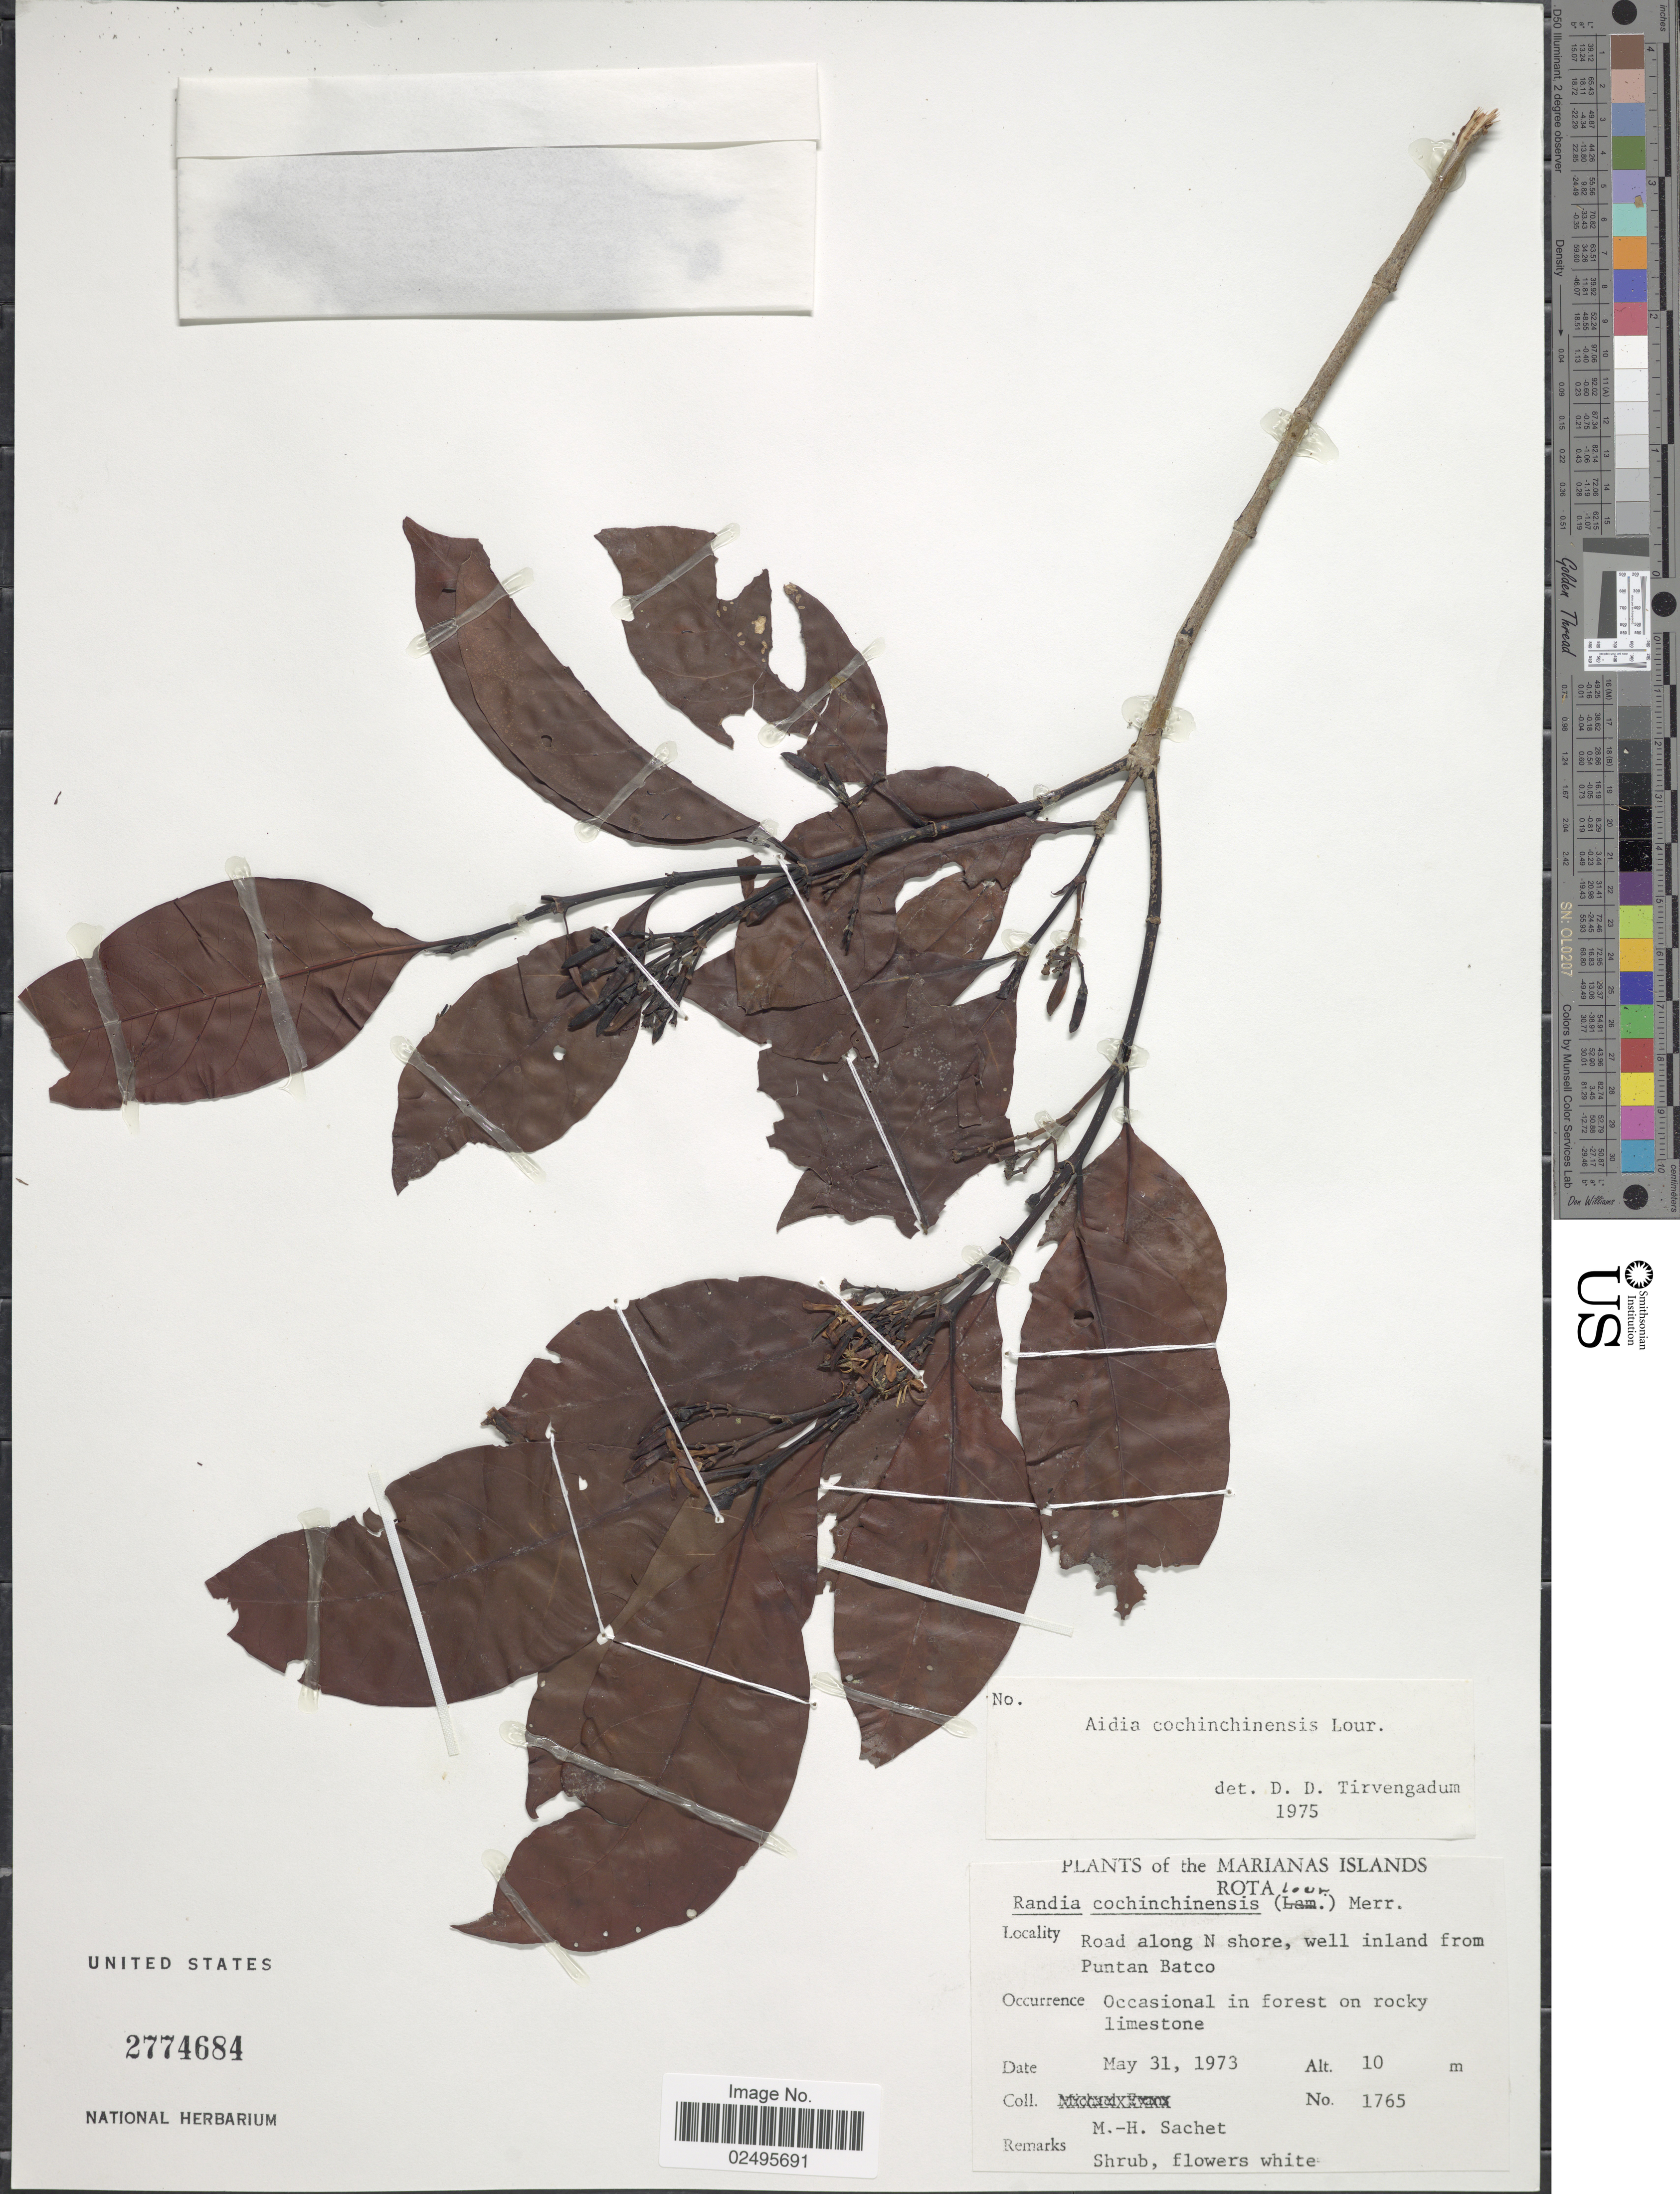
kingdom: Plantae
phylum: Tracheophyta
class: Magnoliopsida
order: Gentianales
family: Rubiaceae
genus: Aidia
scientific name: Aidia graeffei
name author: (Reinecke) Tirveng.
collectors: M.-H. Sachet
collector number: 1765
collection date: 1973-05-31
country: Northern Mariana Islands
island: Rota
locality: Rota. Road along N shore, well inland from Puntan Batco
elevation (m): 10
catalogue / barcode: US 2774684